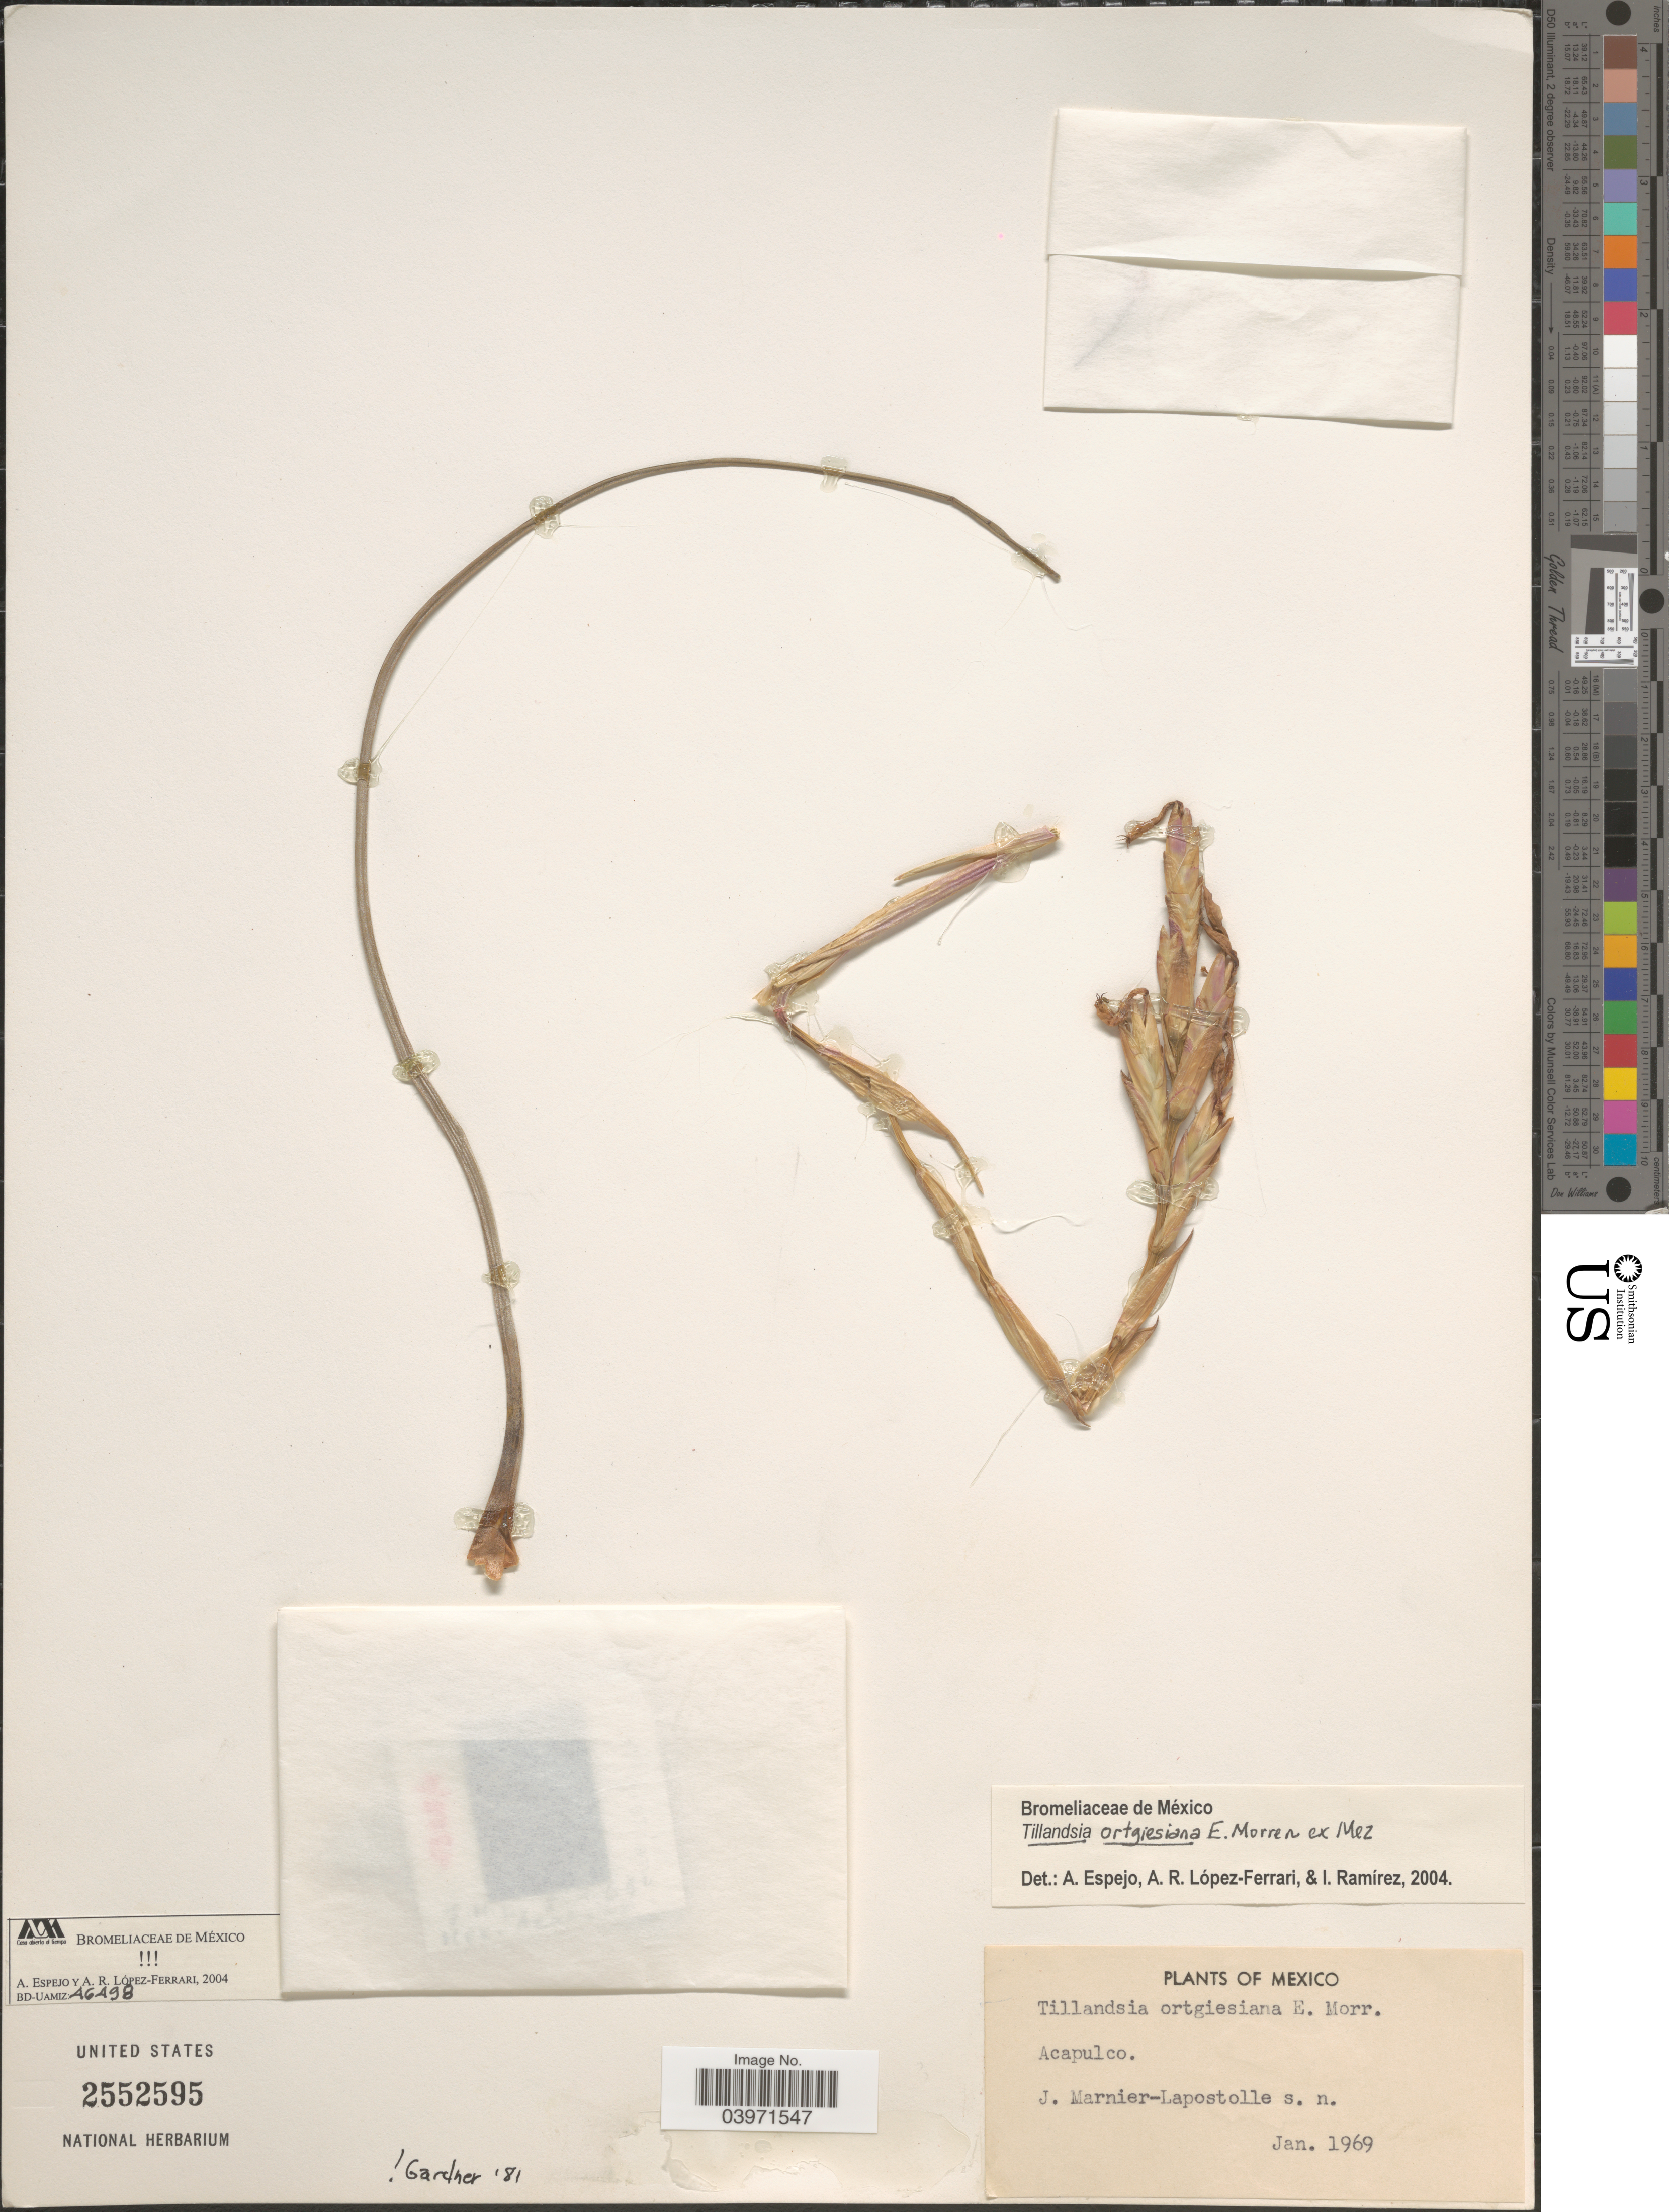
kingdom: Plantae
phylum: Tracheophyta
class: Liliopsida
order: Poales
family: Bromeliaceae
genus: Tillandsia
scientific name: Tillandsia ortgiesiana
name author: É. Morren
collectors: J. Marnier-Lapostolle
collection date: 1969-01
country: Mexico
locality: Acapulco.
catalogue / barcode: US 2552595